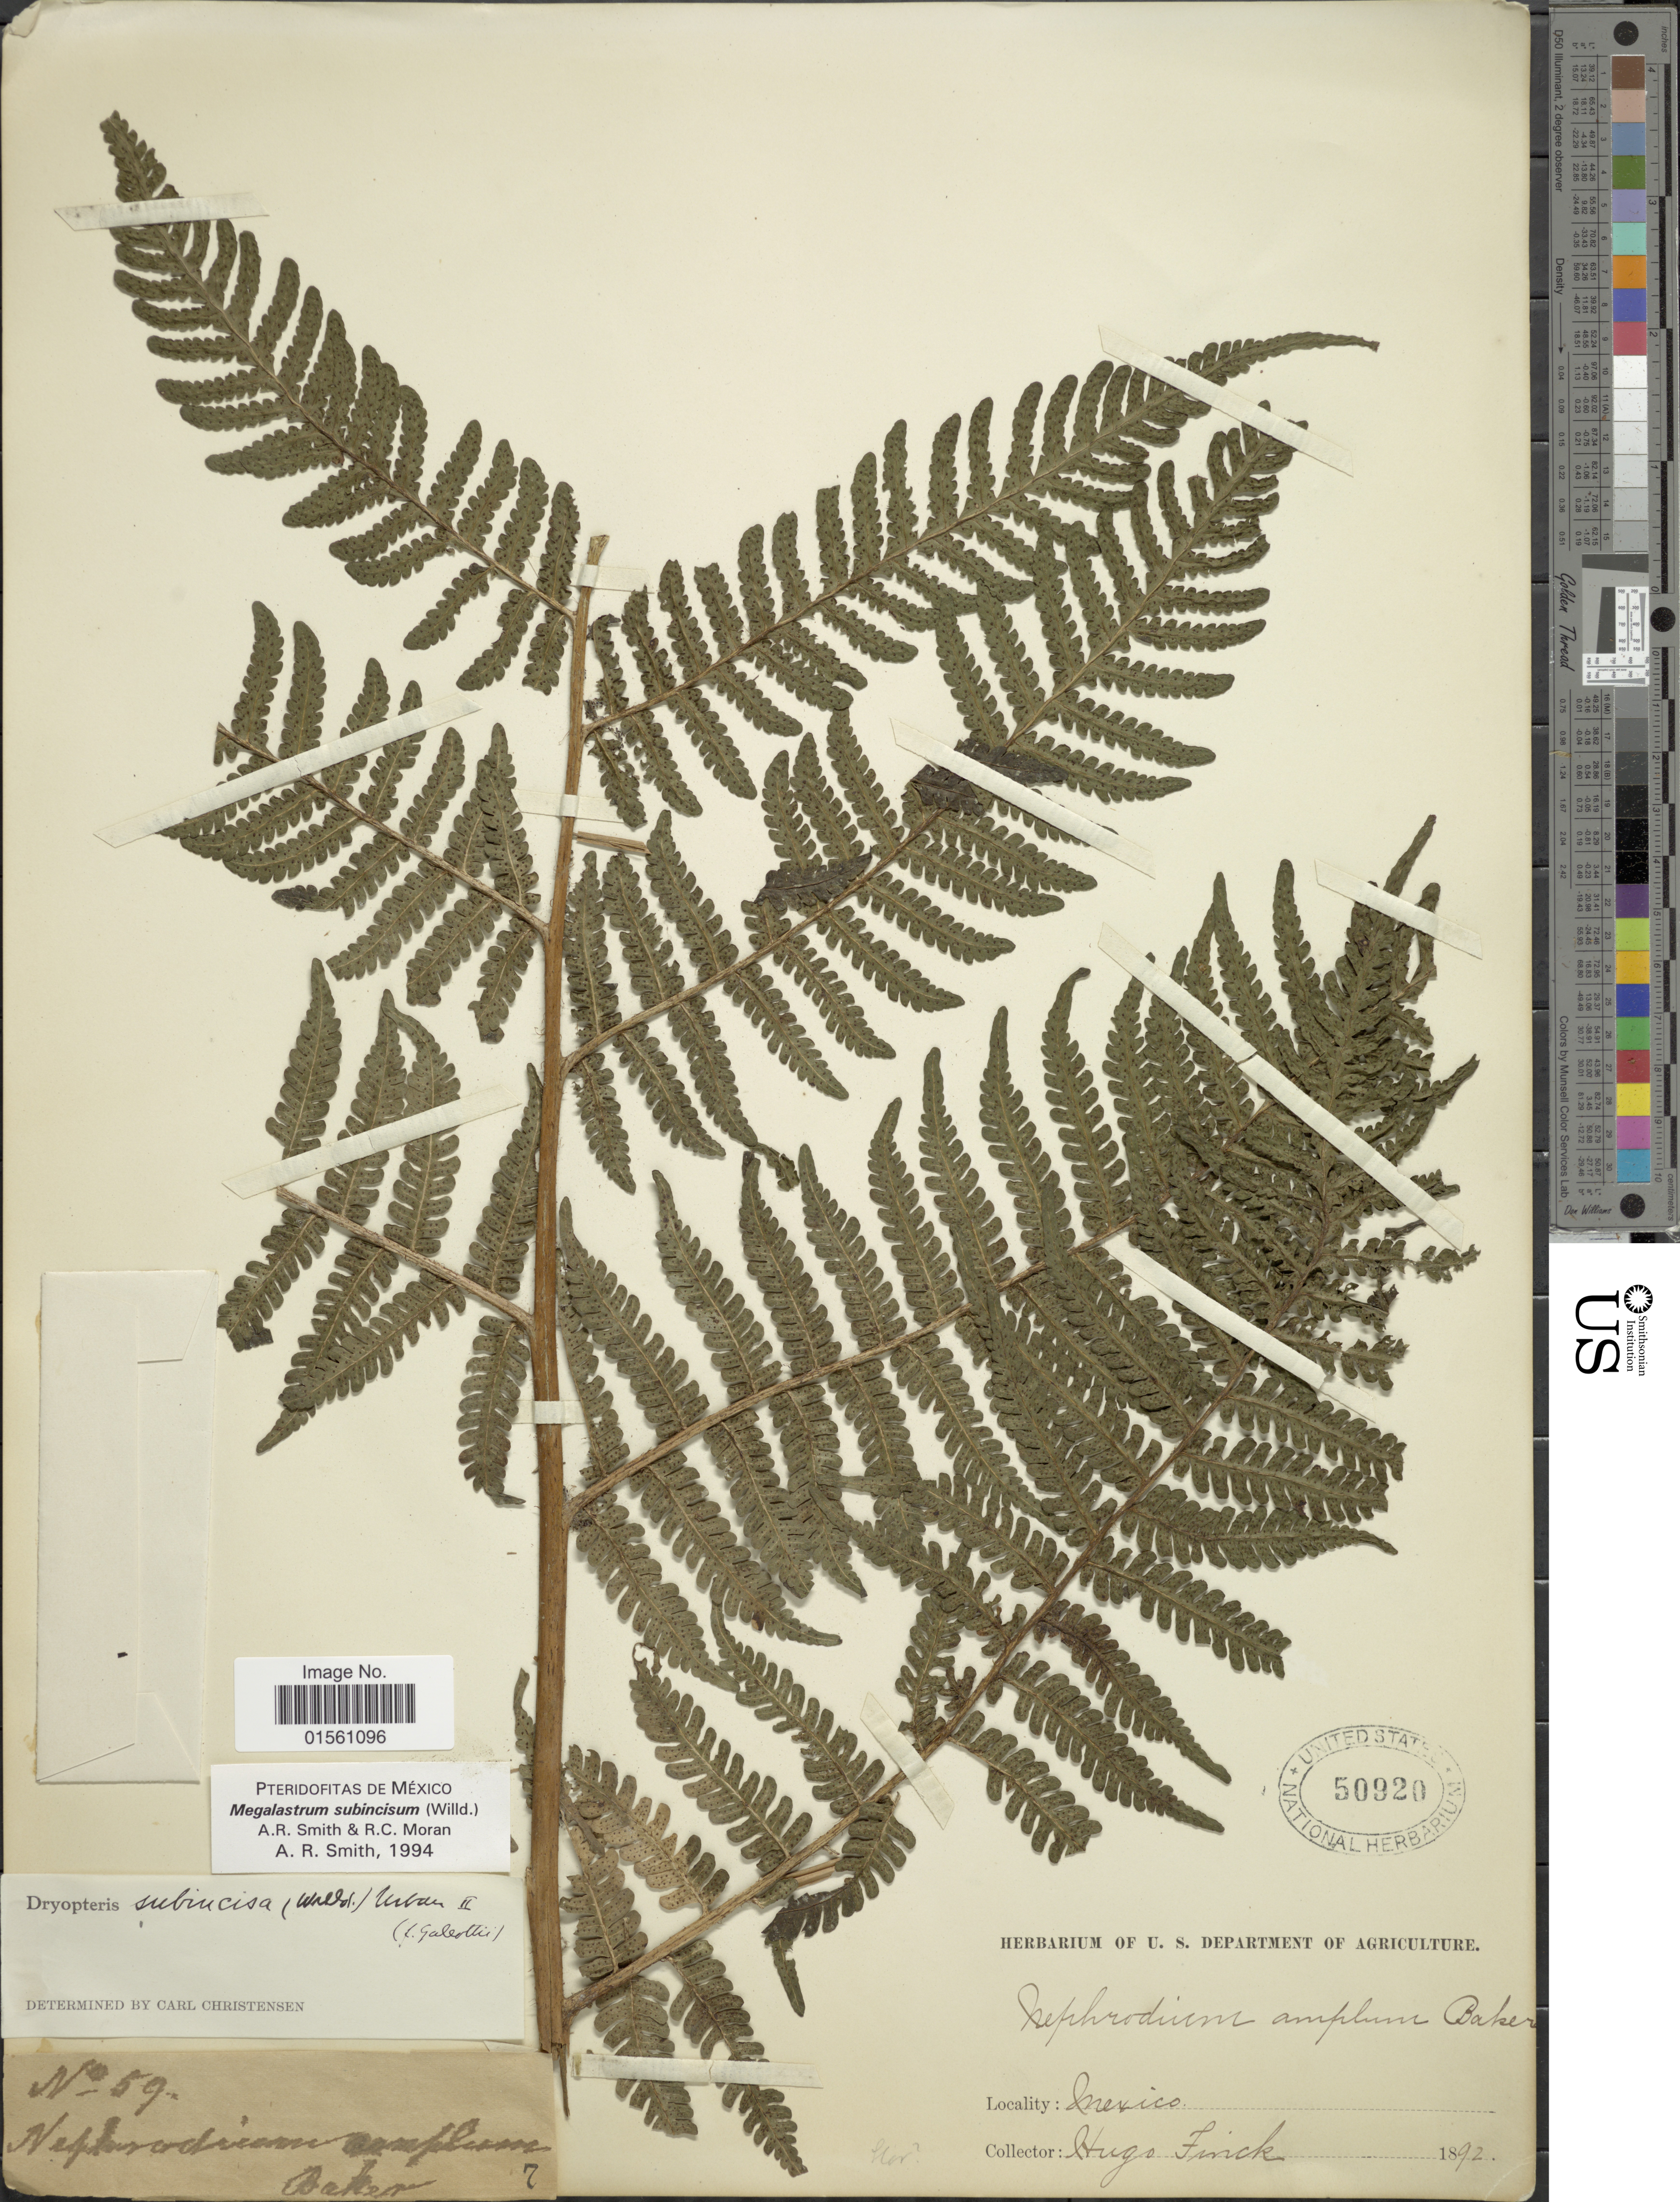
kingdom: Plantae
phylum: Tracheophyta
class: Polypodiopsida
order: Polypodiales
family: Dryopteridaceae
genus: Megalastrum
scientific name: Megalastrum subincisum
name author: (Willd.) A.R. Sm. & R.C. Moran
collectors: H. Fink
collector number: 59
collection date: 1892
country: Mexico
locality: Mexico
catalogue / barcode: US 50920